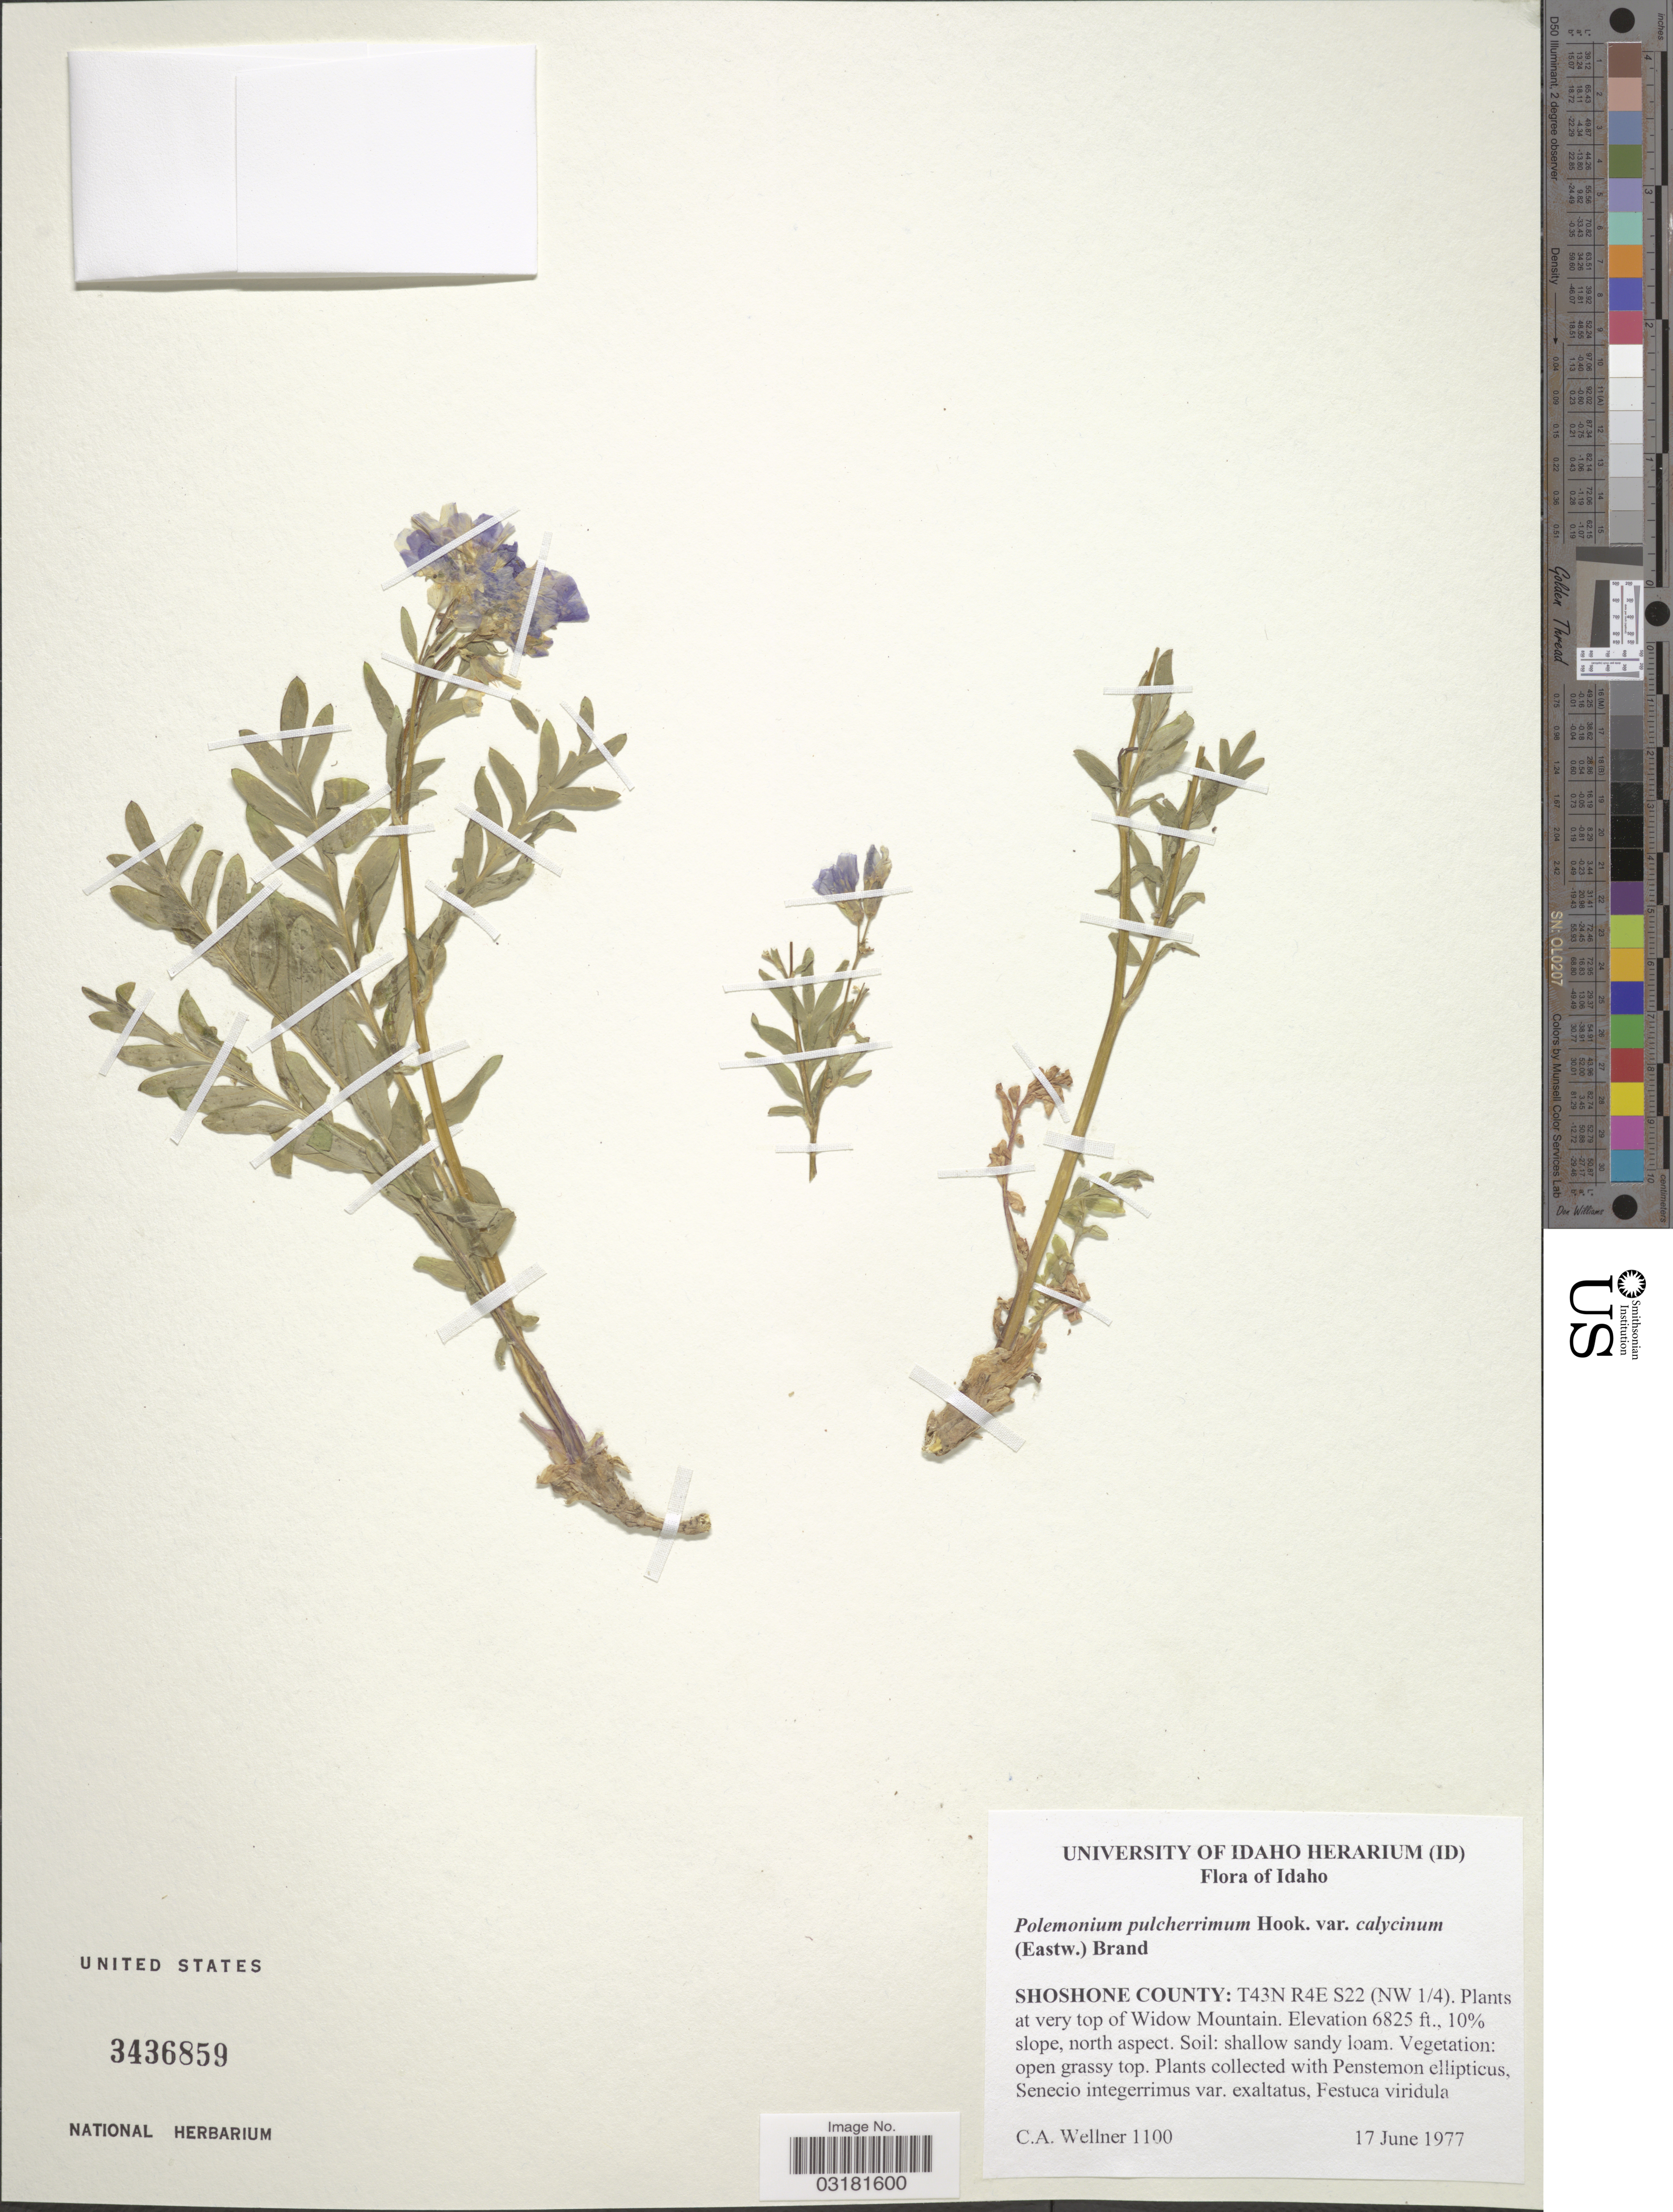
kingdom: Plantae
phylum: Tracheophyta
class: Magnoliopsida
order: Ericales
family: Polemoniaceae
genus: Polemonium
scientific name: Polemonium pulcherrimum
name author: Hook.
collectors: C. Wellner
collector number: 1100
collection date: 1977-06-17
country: United States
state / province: Idaho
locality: Shoshone County: T43N R4E S22 (NW¼). Plants at very top of Widow Mountain.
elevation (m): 2080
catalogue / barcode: US 3436859